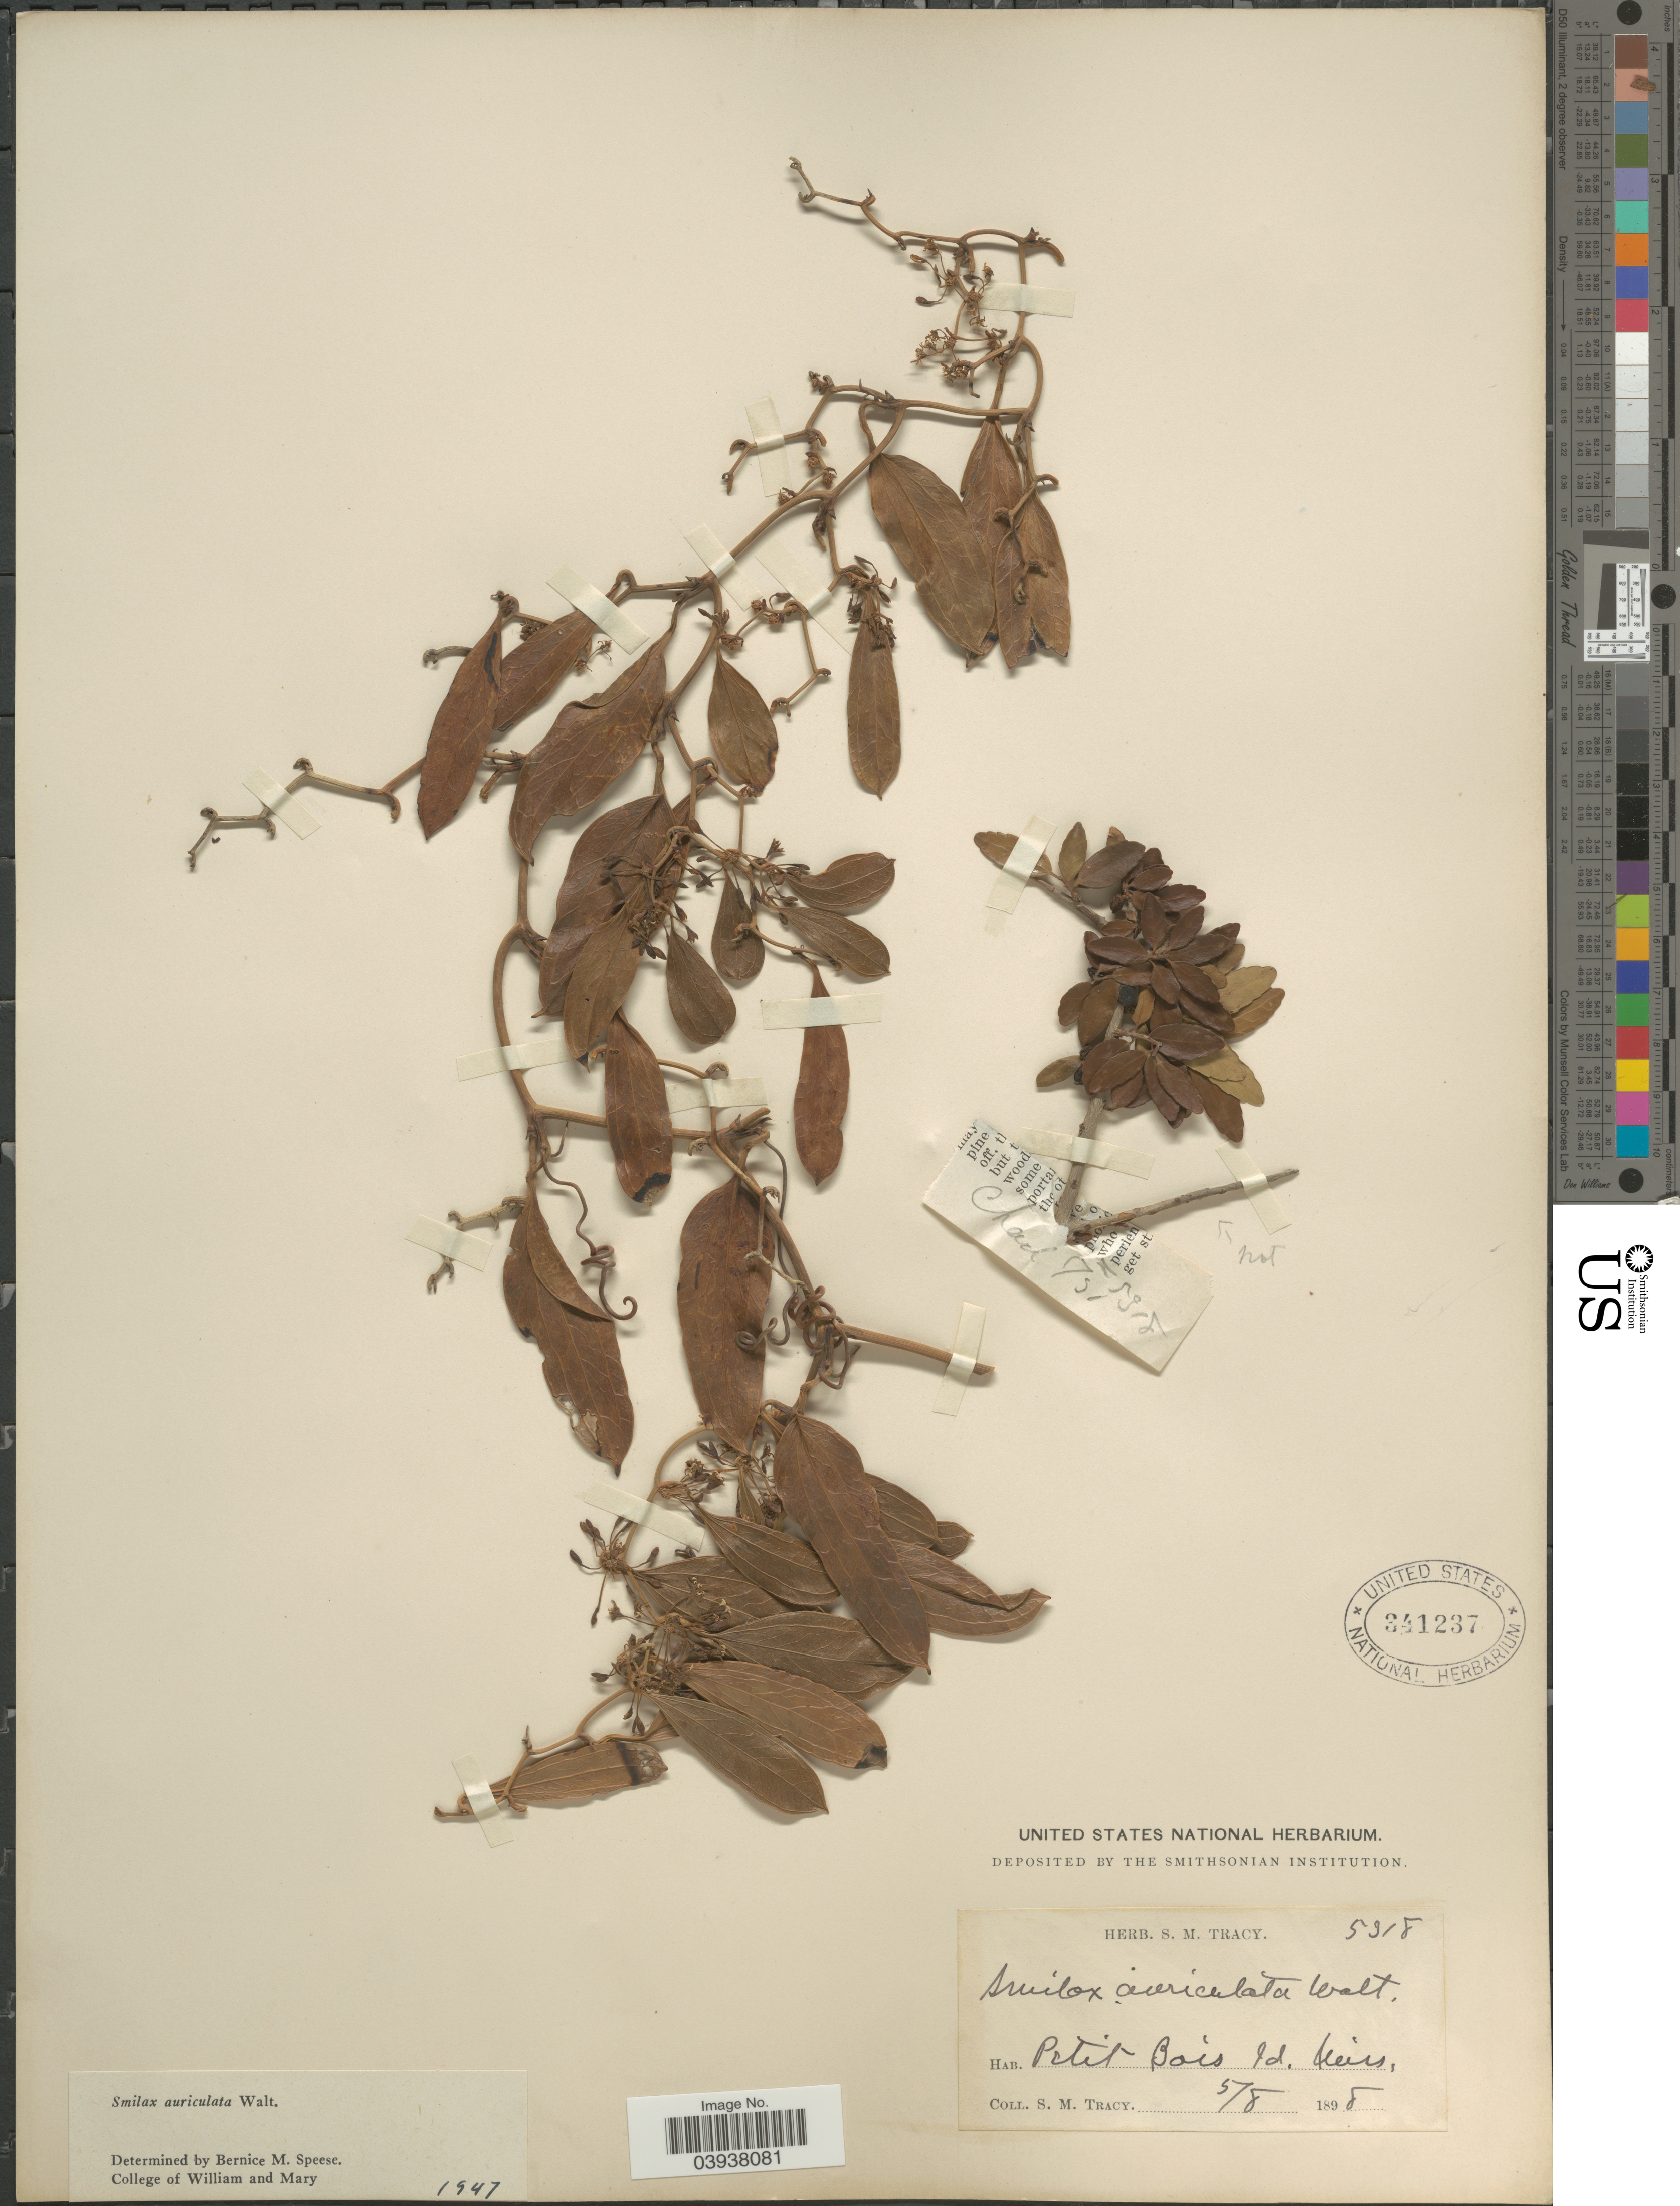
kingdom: Plantae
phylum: Tracheophyta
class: Liliopsida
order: Liliales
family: Smilacaceae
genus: Smilax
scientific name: Smilax auriculata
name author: Walter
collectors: S. M. Tracy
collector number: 5318*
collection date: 1898-05-08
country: United States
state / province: Mississippi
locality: Petit Bois Id.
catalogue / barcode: US 341237